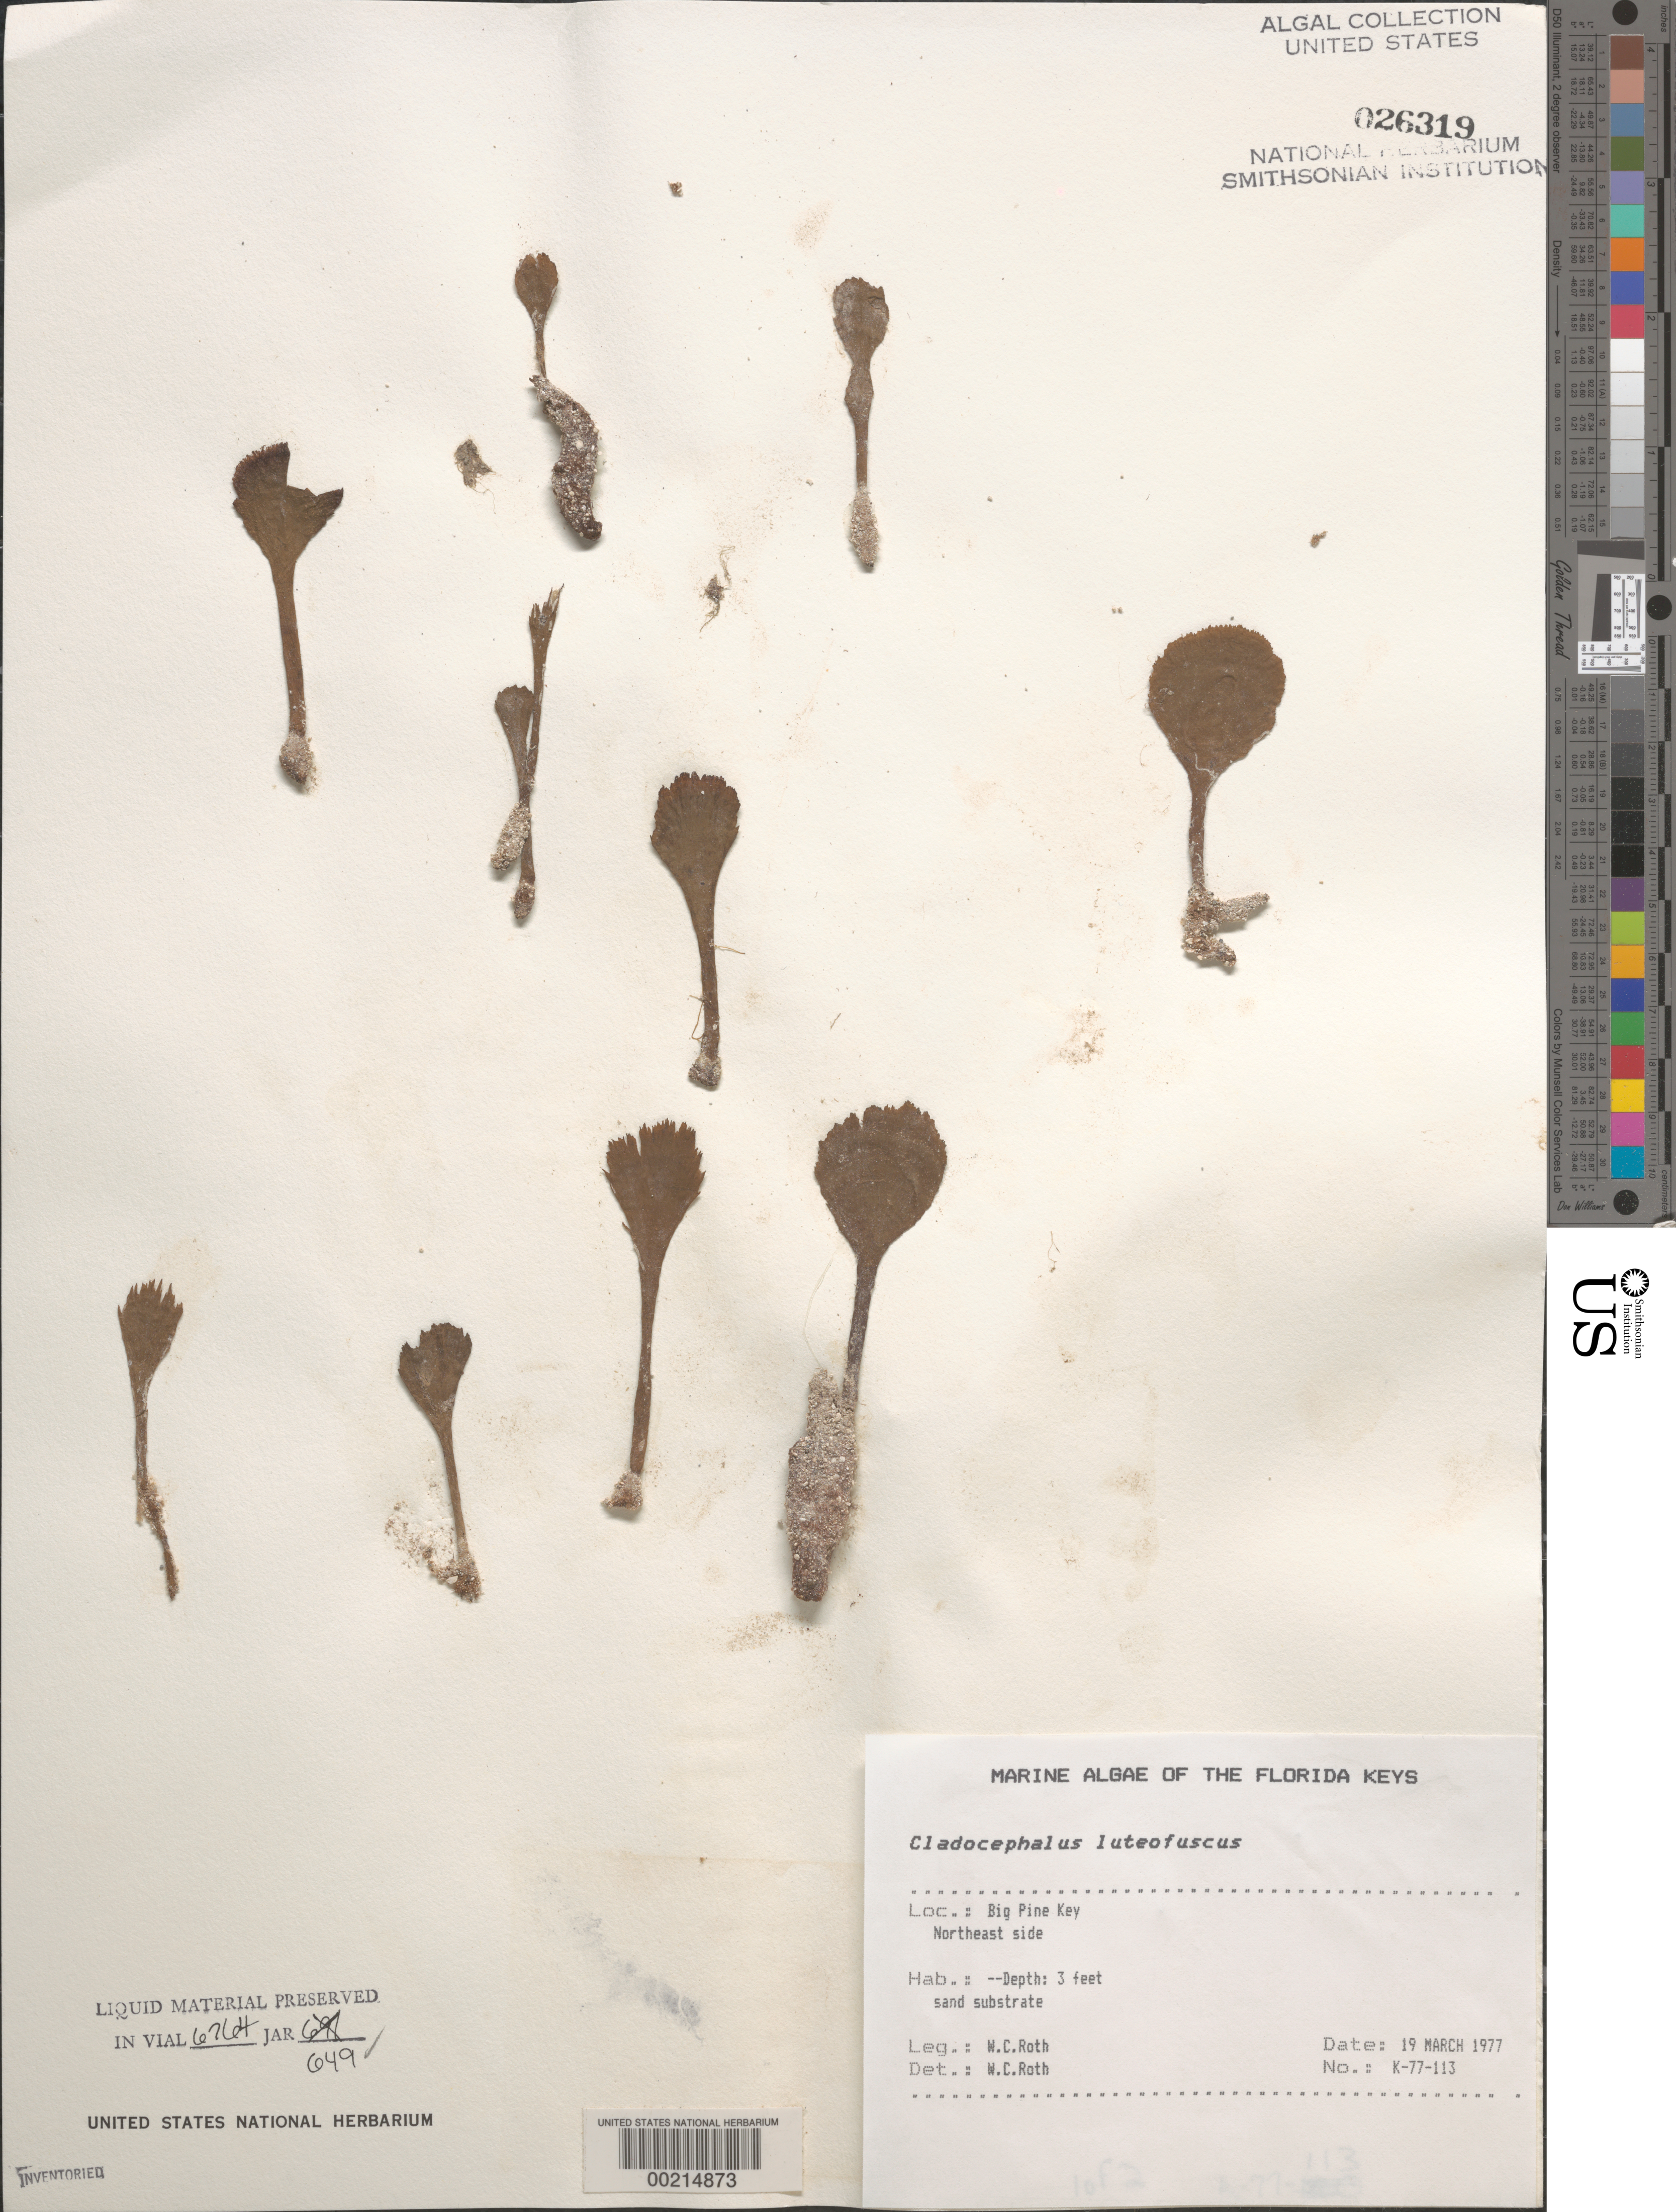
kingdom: Plantae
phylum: Chlorophyta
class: Ulvophyceae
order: Bryopsidales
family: Dichotomosiphonaceae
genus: Cladocephalus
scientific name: Cladocephalus luteofuscus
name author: (P. Crouan & H. Crouan) Børgesen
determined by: Roth, W. C.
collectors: W. C. Roth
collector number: K-77-113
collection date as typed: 19 Mar 1977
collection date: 1977-03-19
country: United States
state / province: Florida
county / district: Monroe County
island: Big Pine Key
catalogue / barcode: US 26319